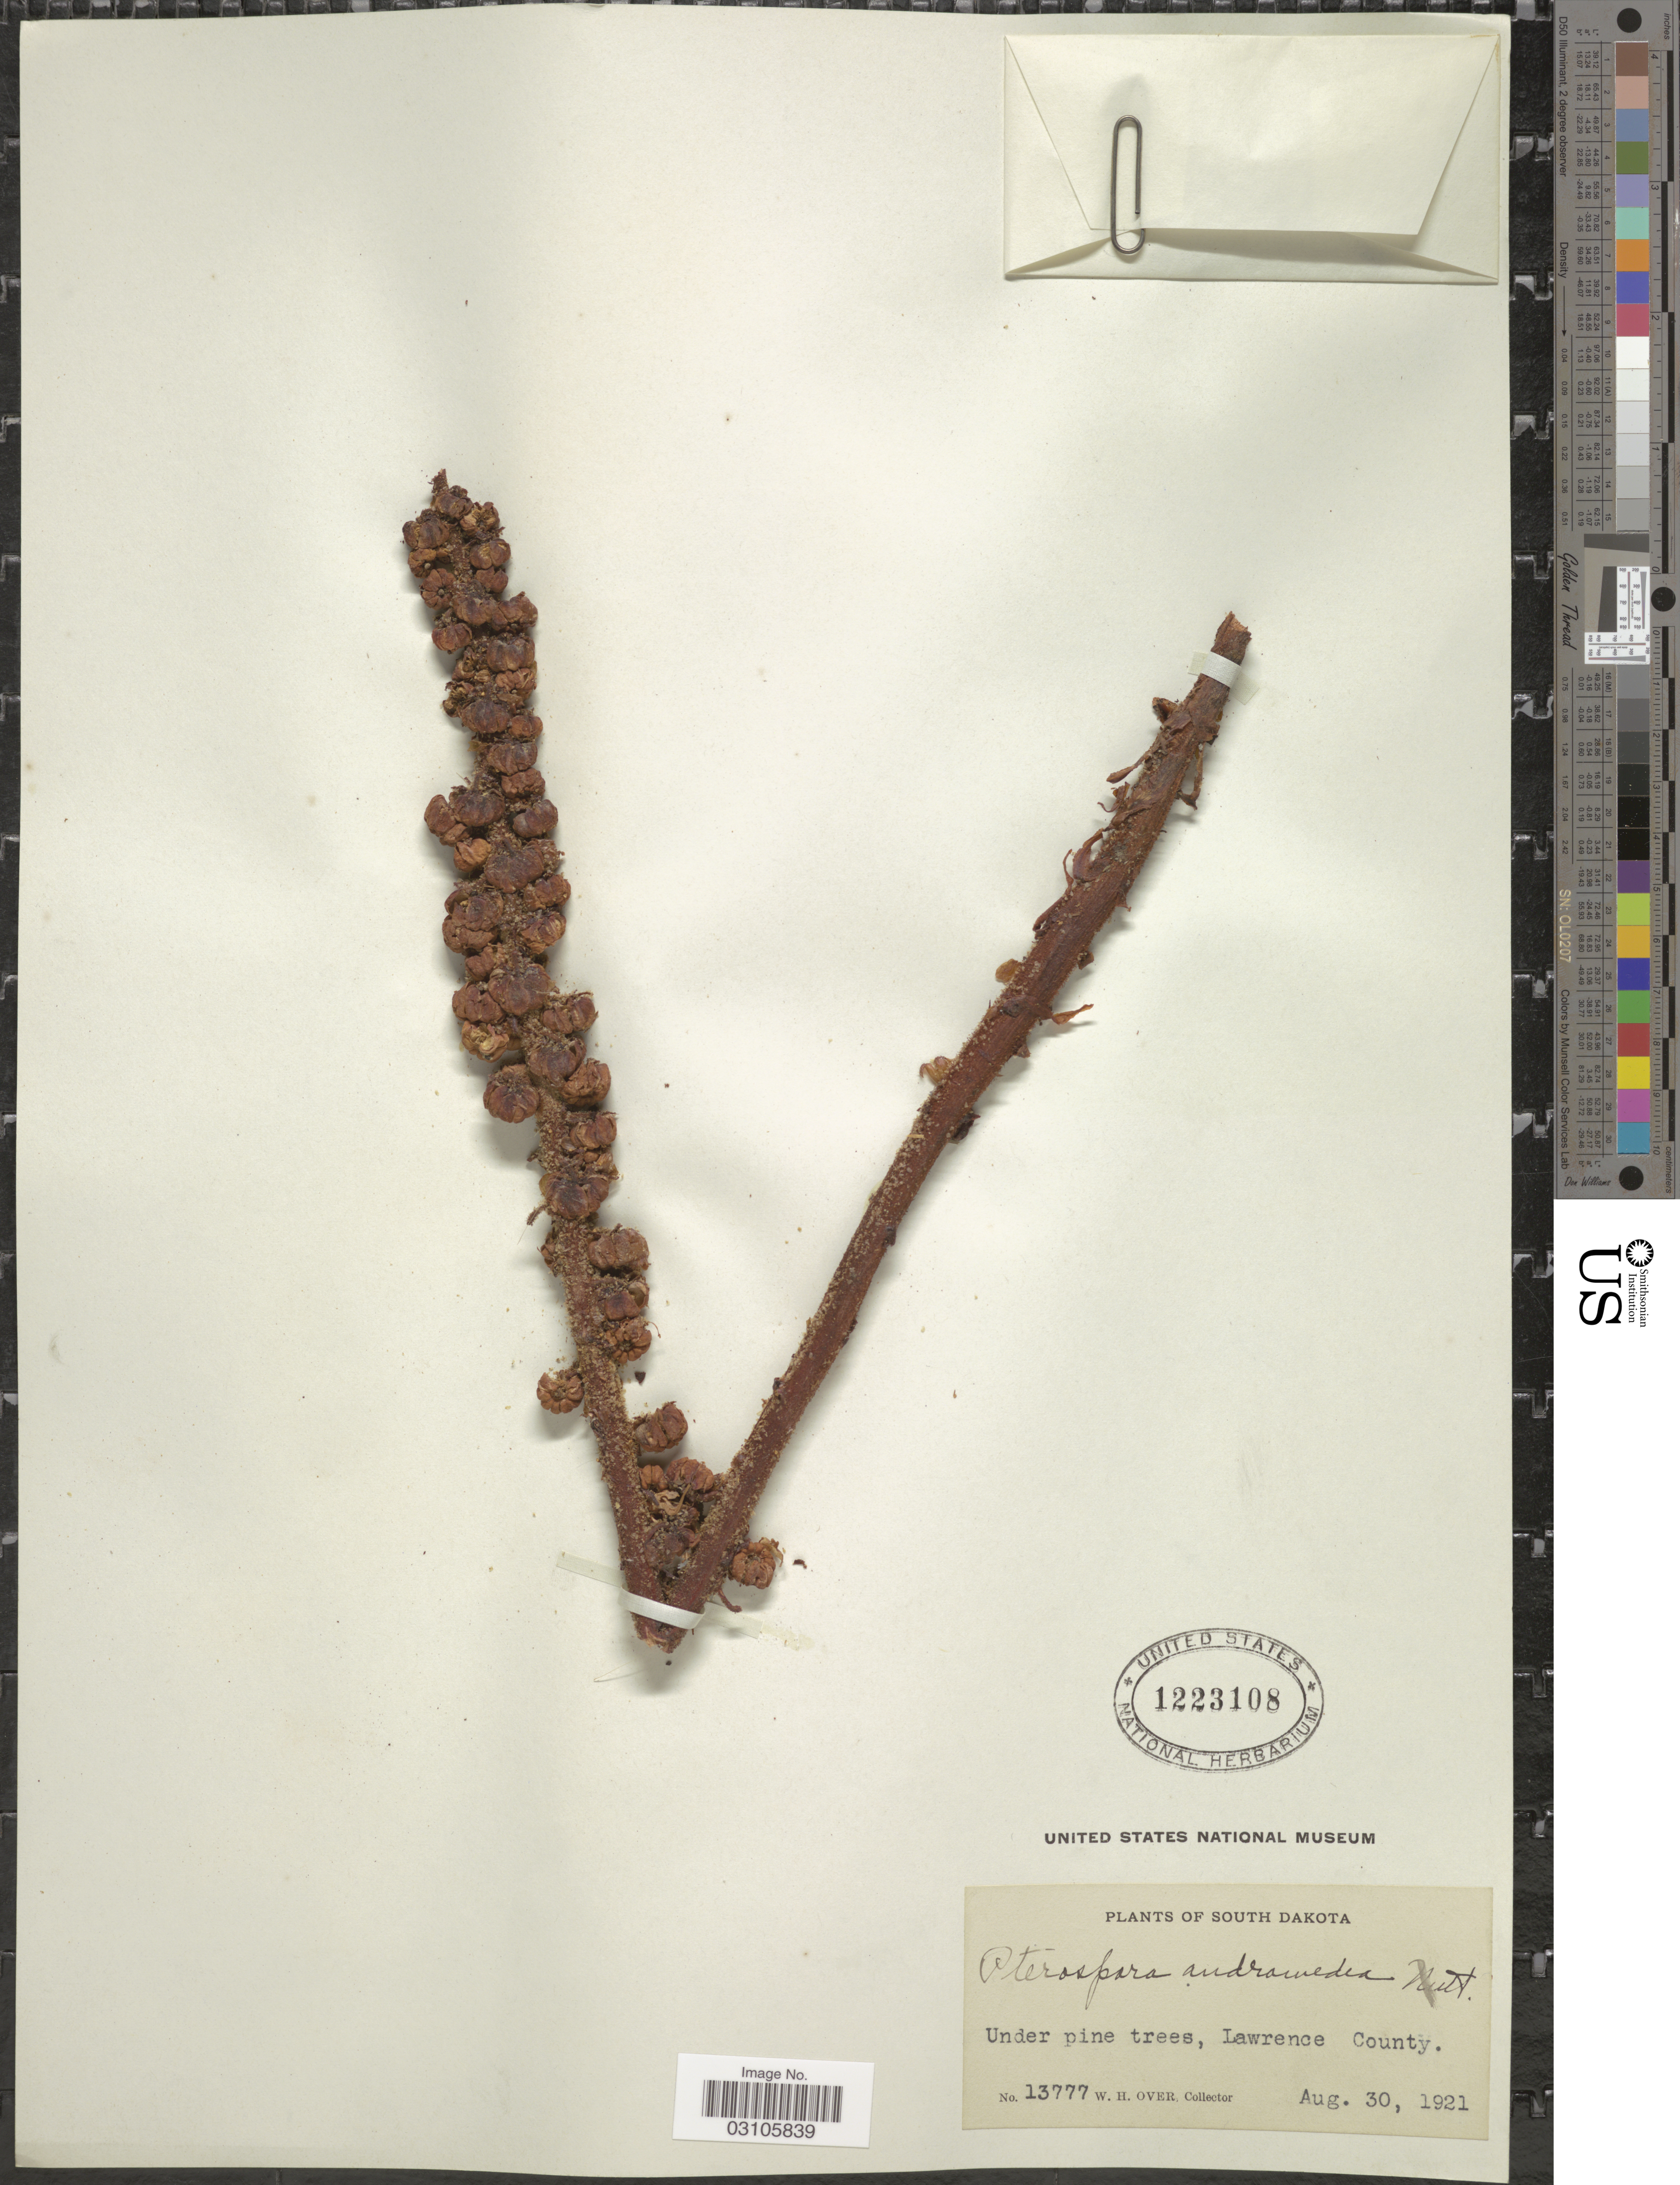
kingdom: Plantae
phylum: Tracheophyta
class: Magnoliopsida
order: Ericales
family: Ericaceae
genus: Pterospora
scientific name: Pterospora andromedea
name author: Nutt.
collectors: W. Over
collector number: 13777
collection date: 1921-08-30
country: United States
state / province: South Dakota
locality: Lawrence County.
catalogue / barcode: US 1223108